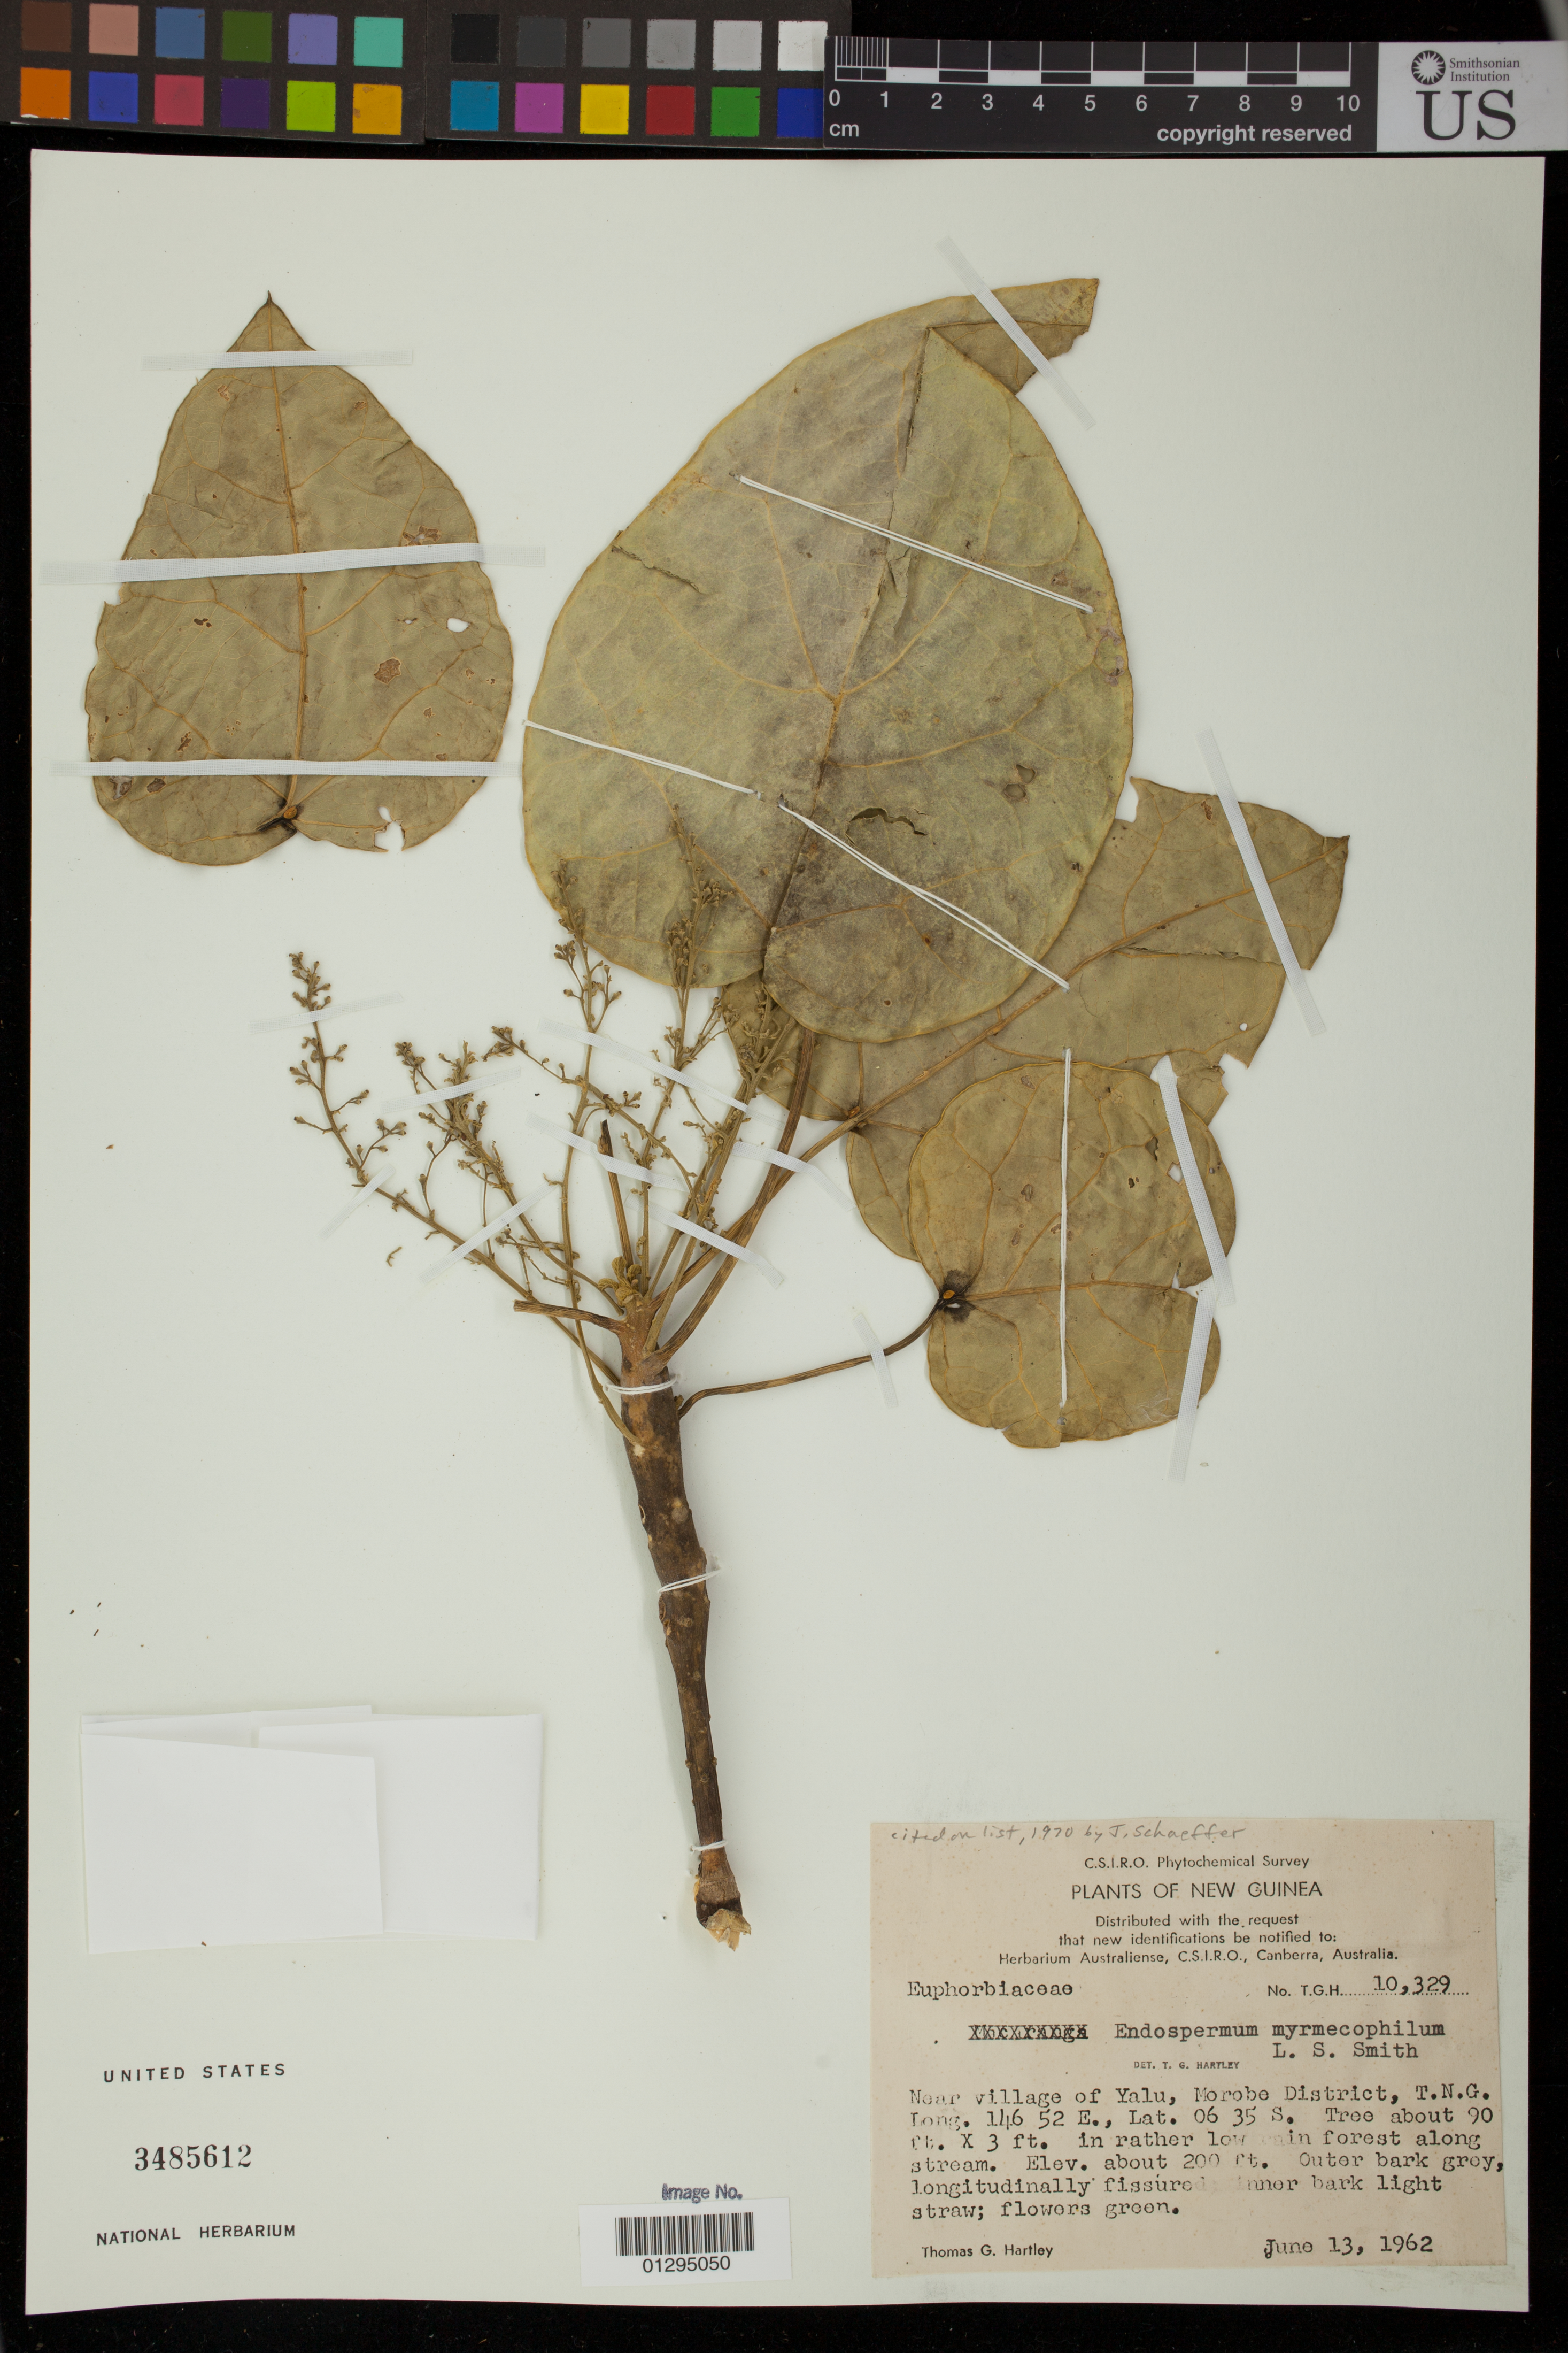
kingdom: Plantae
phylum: Tracheophyta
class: Magnoliopsida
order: Malpighiales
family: Euphorbiaceae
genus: Endospermum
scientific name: Endospermum myrmecophilum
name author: L.S. Sm.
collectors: T. G. Hartley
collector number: T.G.H. 10329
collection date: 1962-06-13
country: Papua New Guinea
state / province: Morobe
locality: Near village of Yalu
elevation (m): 61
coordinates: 06°35'S, 146°52'E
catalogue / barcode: US 3485612